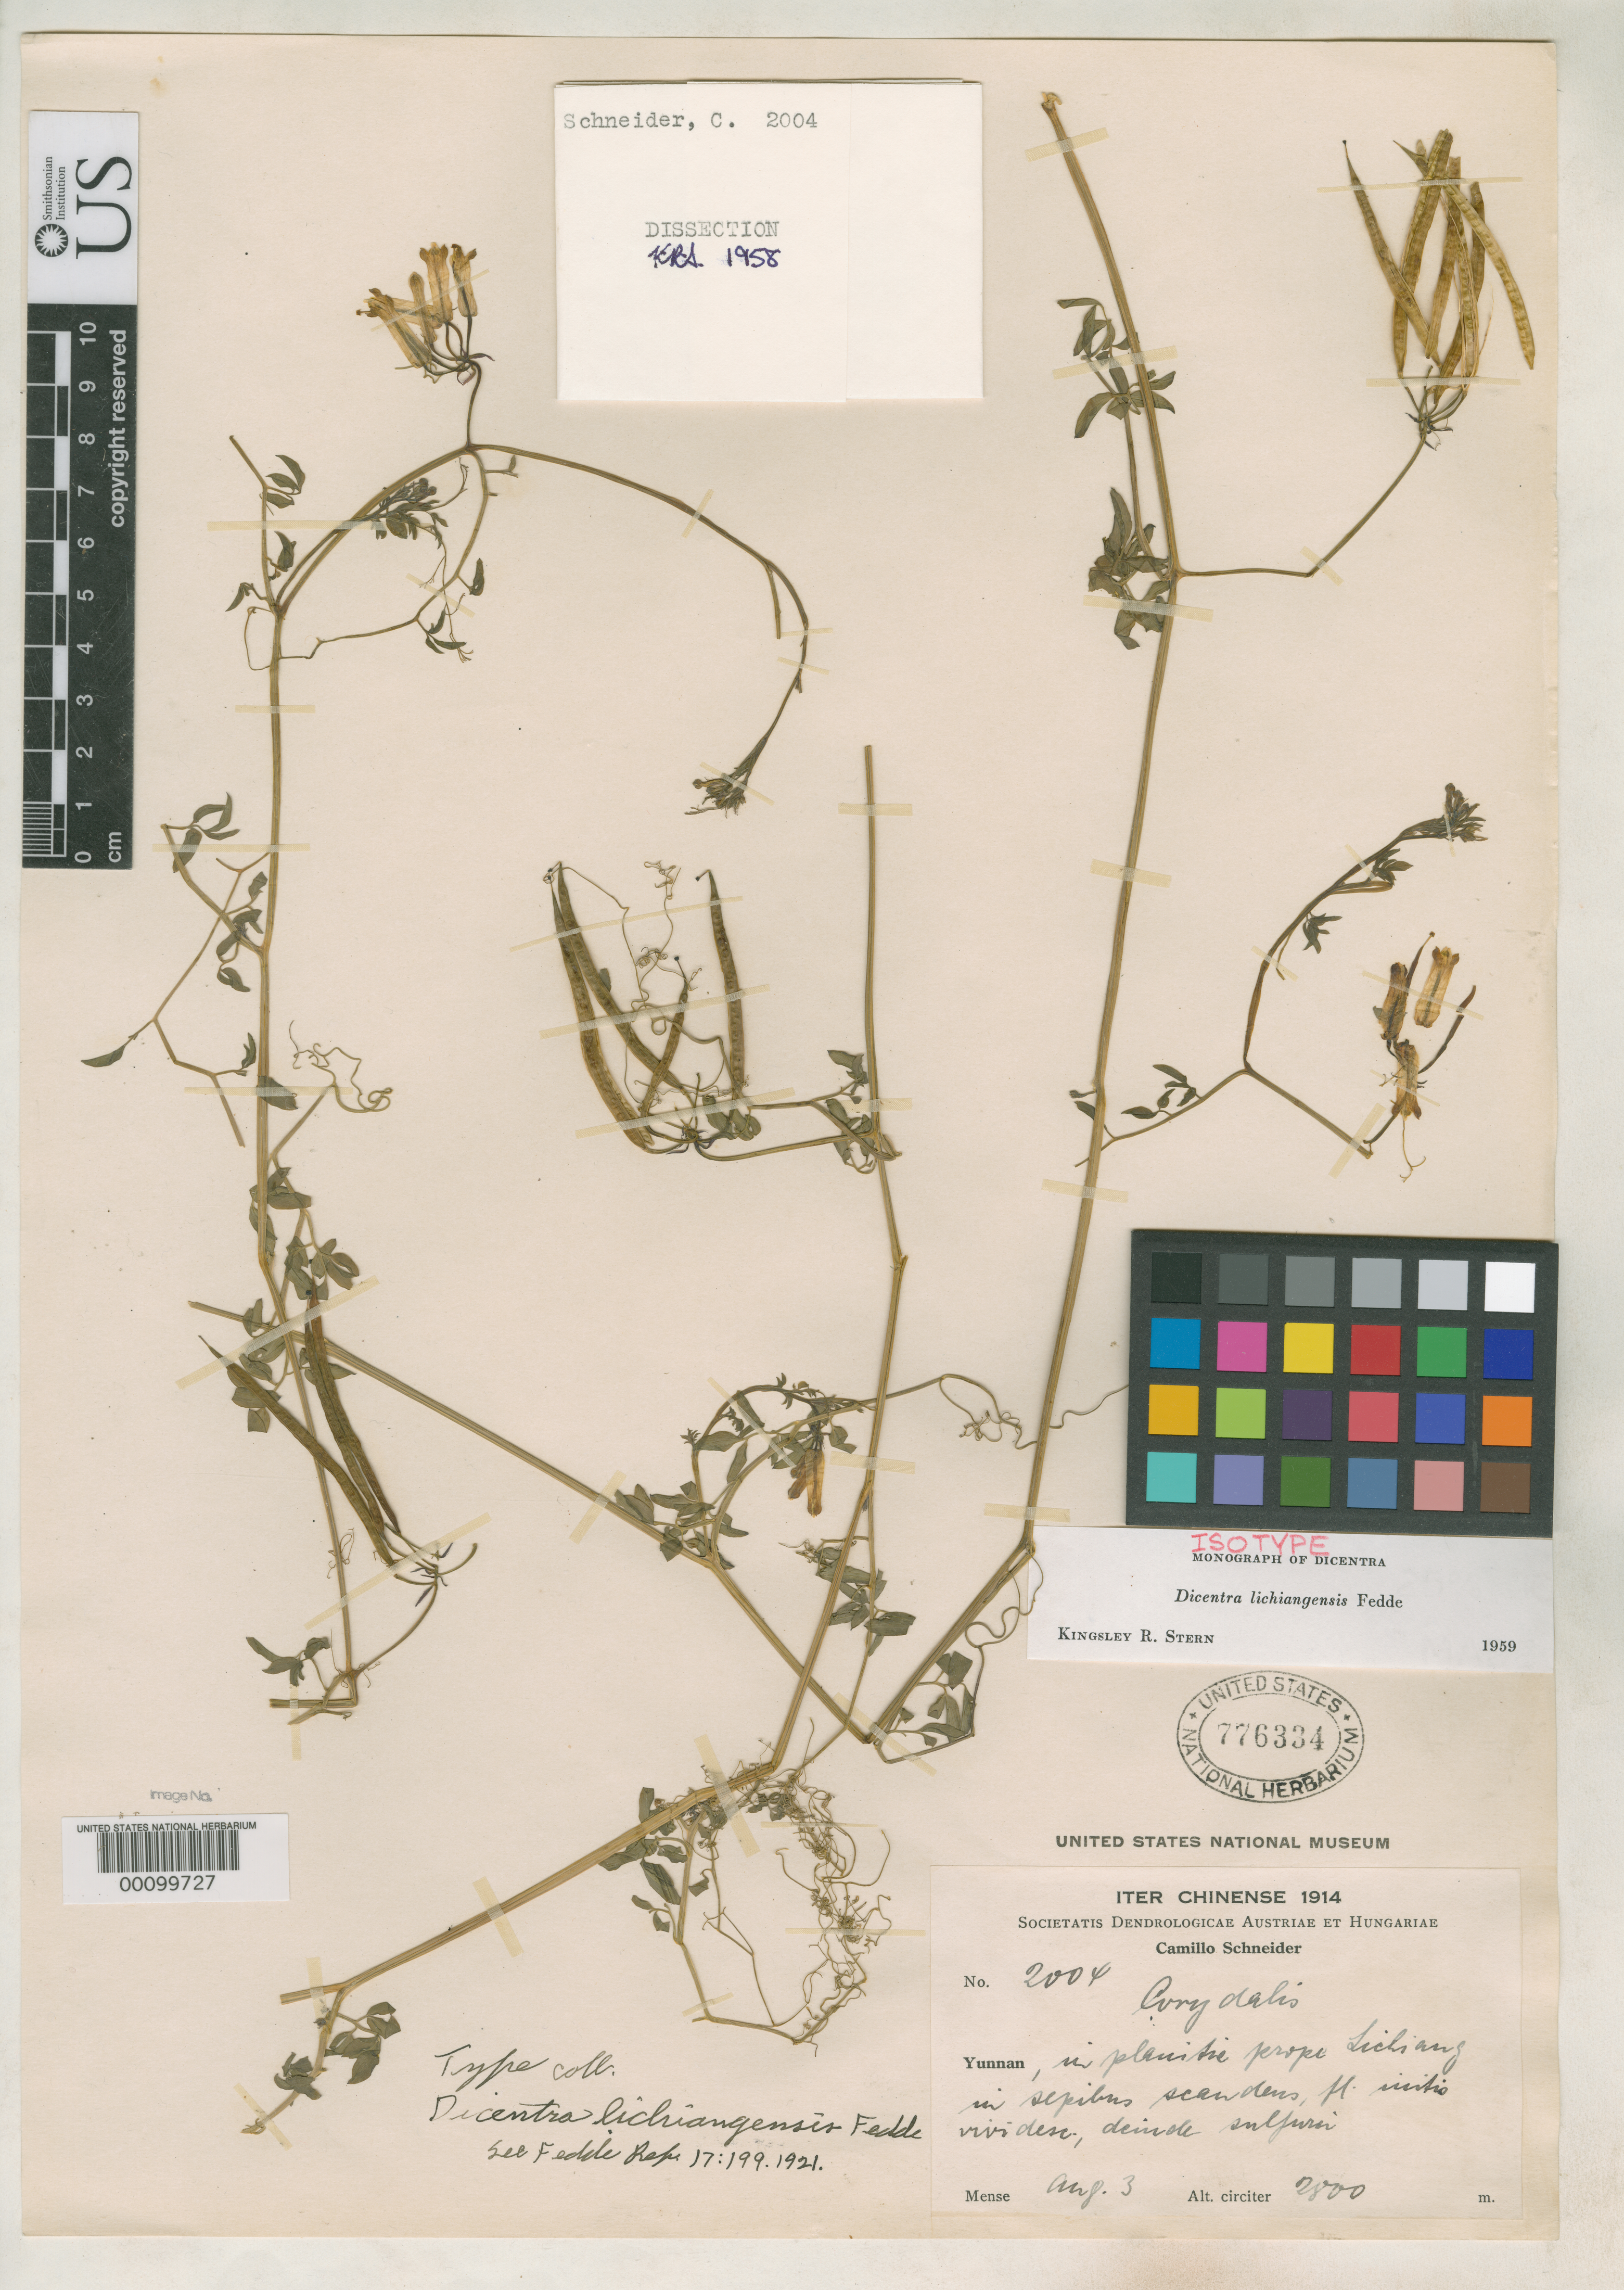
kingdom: Plantae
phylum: Tracheophyta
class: Magnoliopsida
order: Ranunculales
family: Papaveraceae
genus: Dicentra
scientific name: Dicentra lichiangensis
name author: Fedde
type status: Isotype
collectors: C. K. Schneider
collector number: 2004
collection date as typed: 03 Aug 1914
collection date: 1914-08-03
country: China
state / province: Yunnan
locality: Near Lichiang.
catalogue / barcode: US 776334